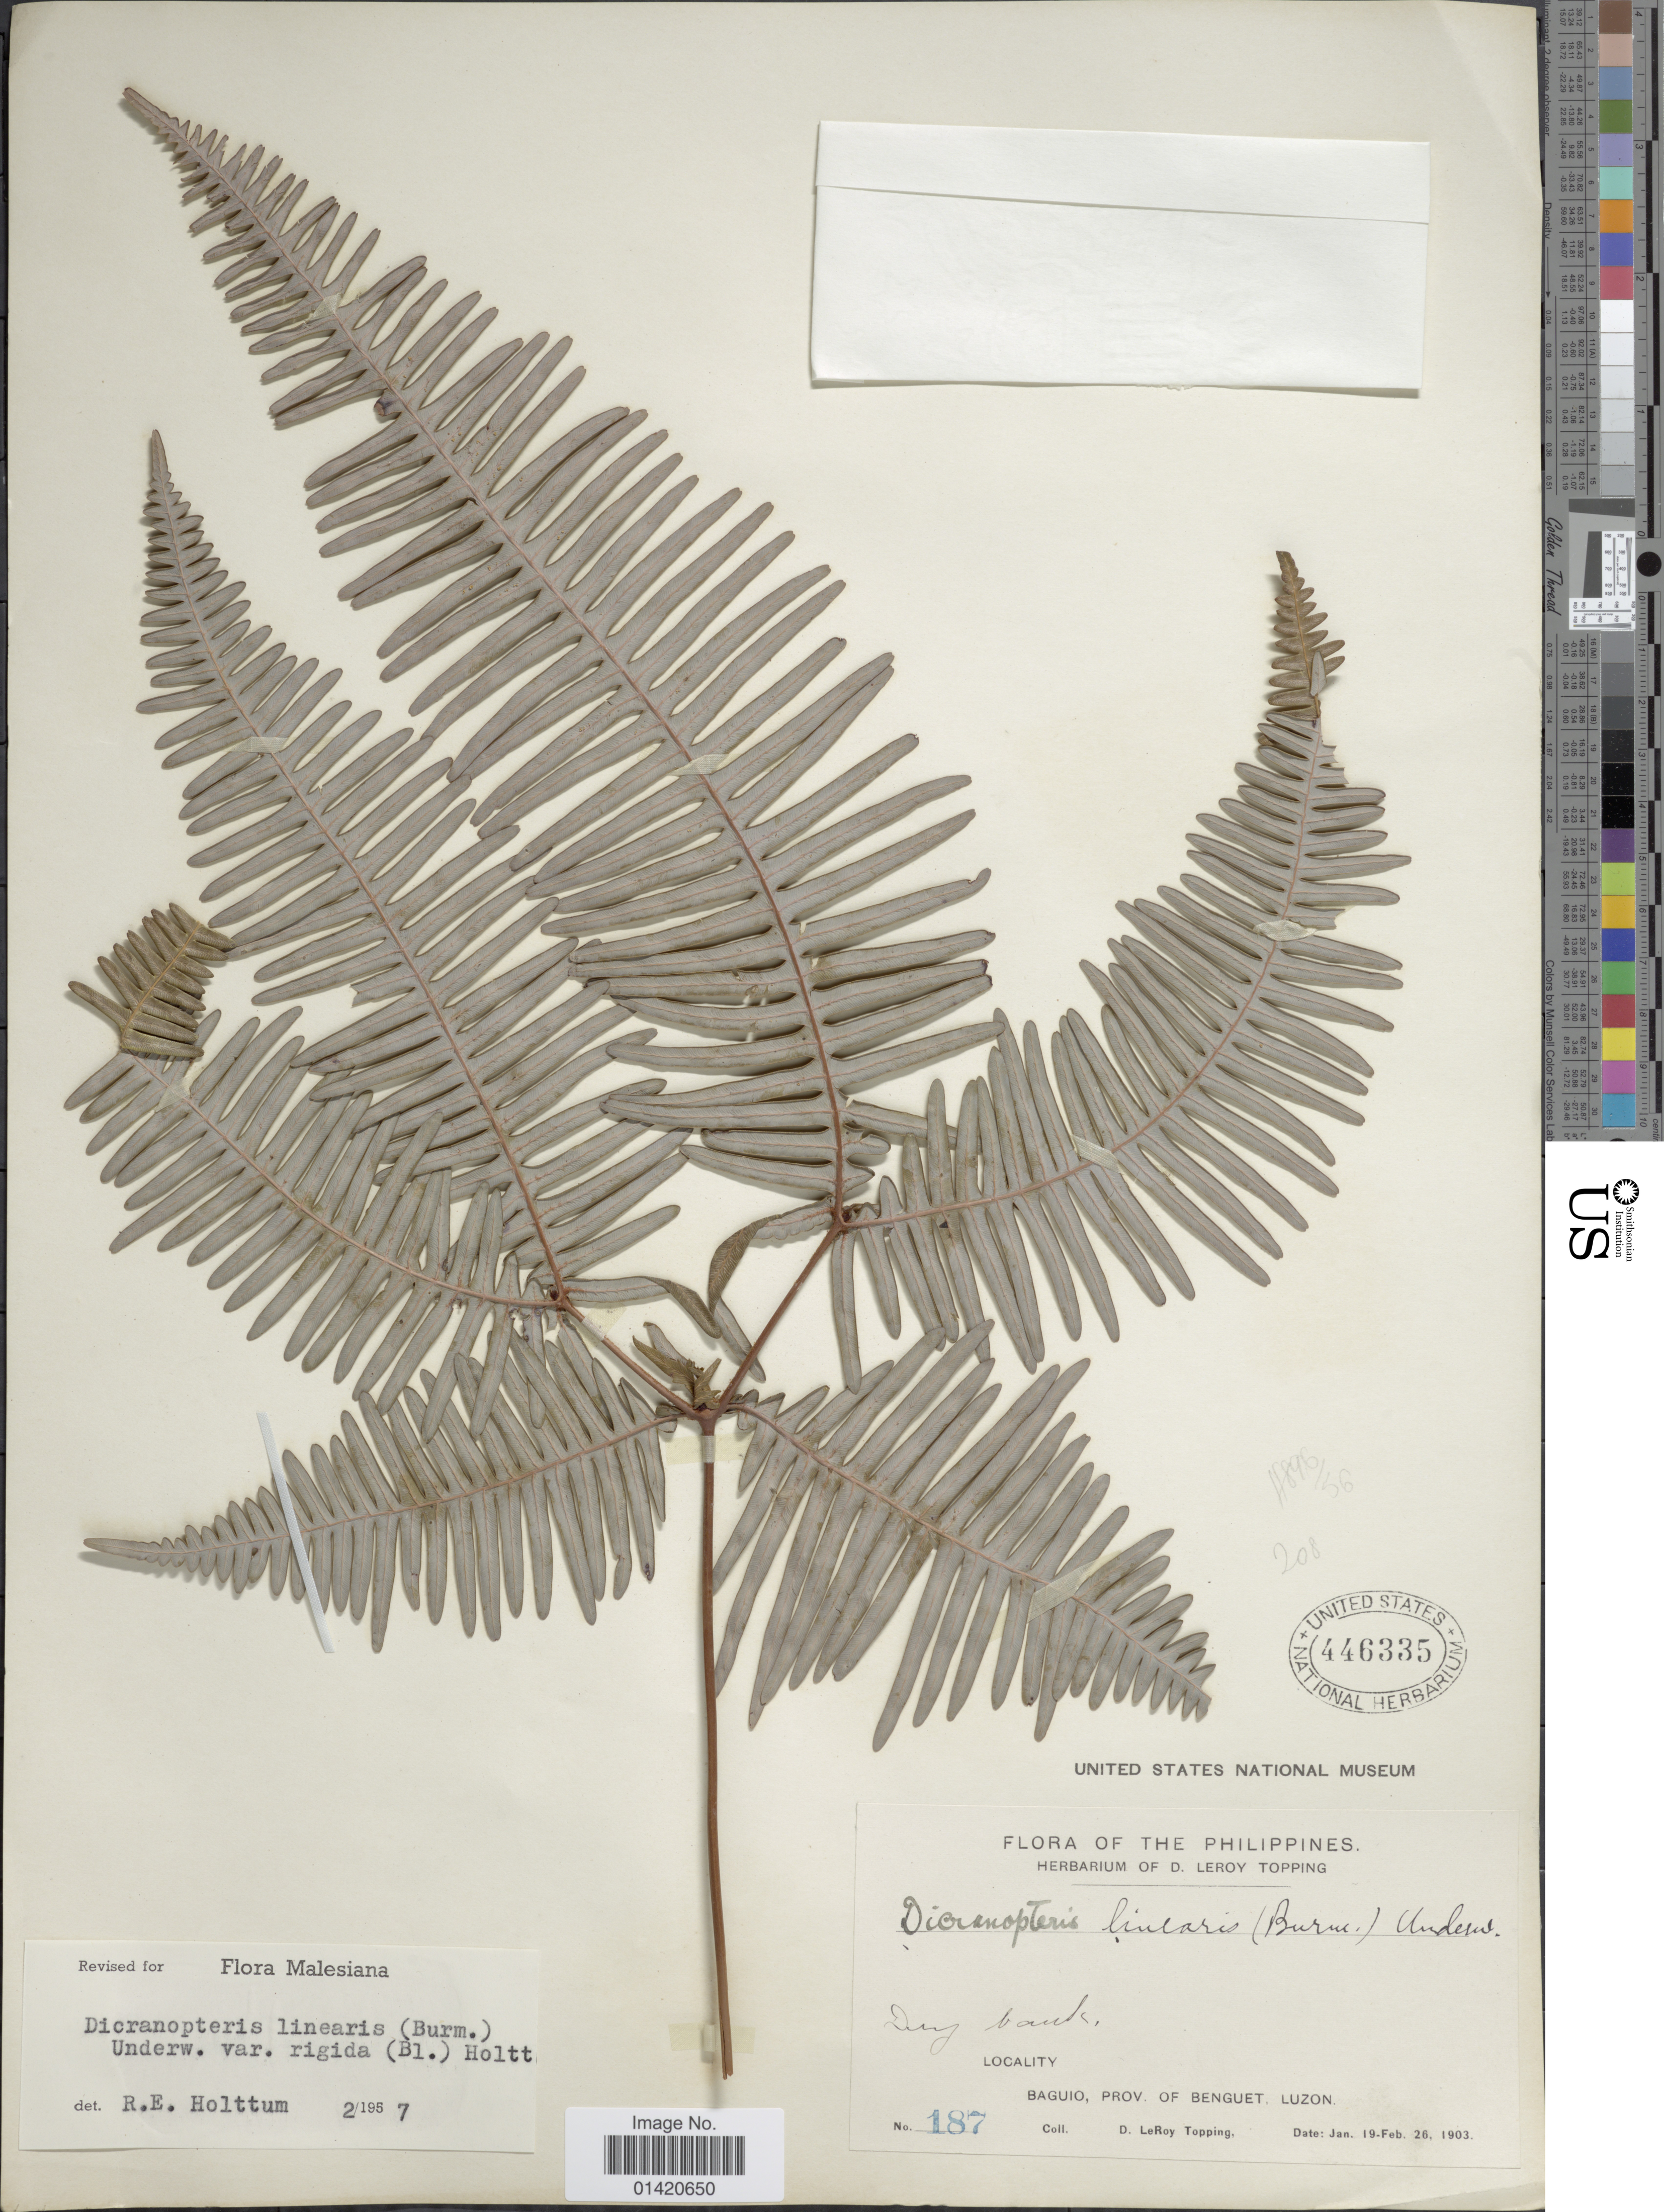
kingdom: Plantae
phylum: Tracheophyta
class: Polypodiopsida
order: Gleicheniales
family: Gleicheniaceae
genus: Dicranopteris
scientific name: Dicranopteris linearis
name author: (Burm. f.) Underw.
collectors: D. L. Topping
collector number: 187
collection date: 1903-01-19/1903-02-26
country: Philippines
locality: Baguio, Prov of benguet, Luzon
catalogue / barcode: US 446335